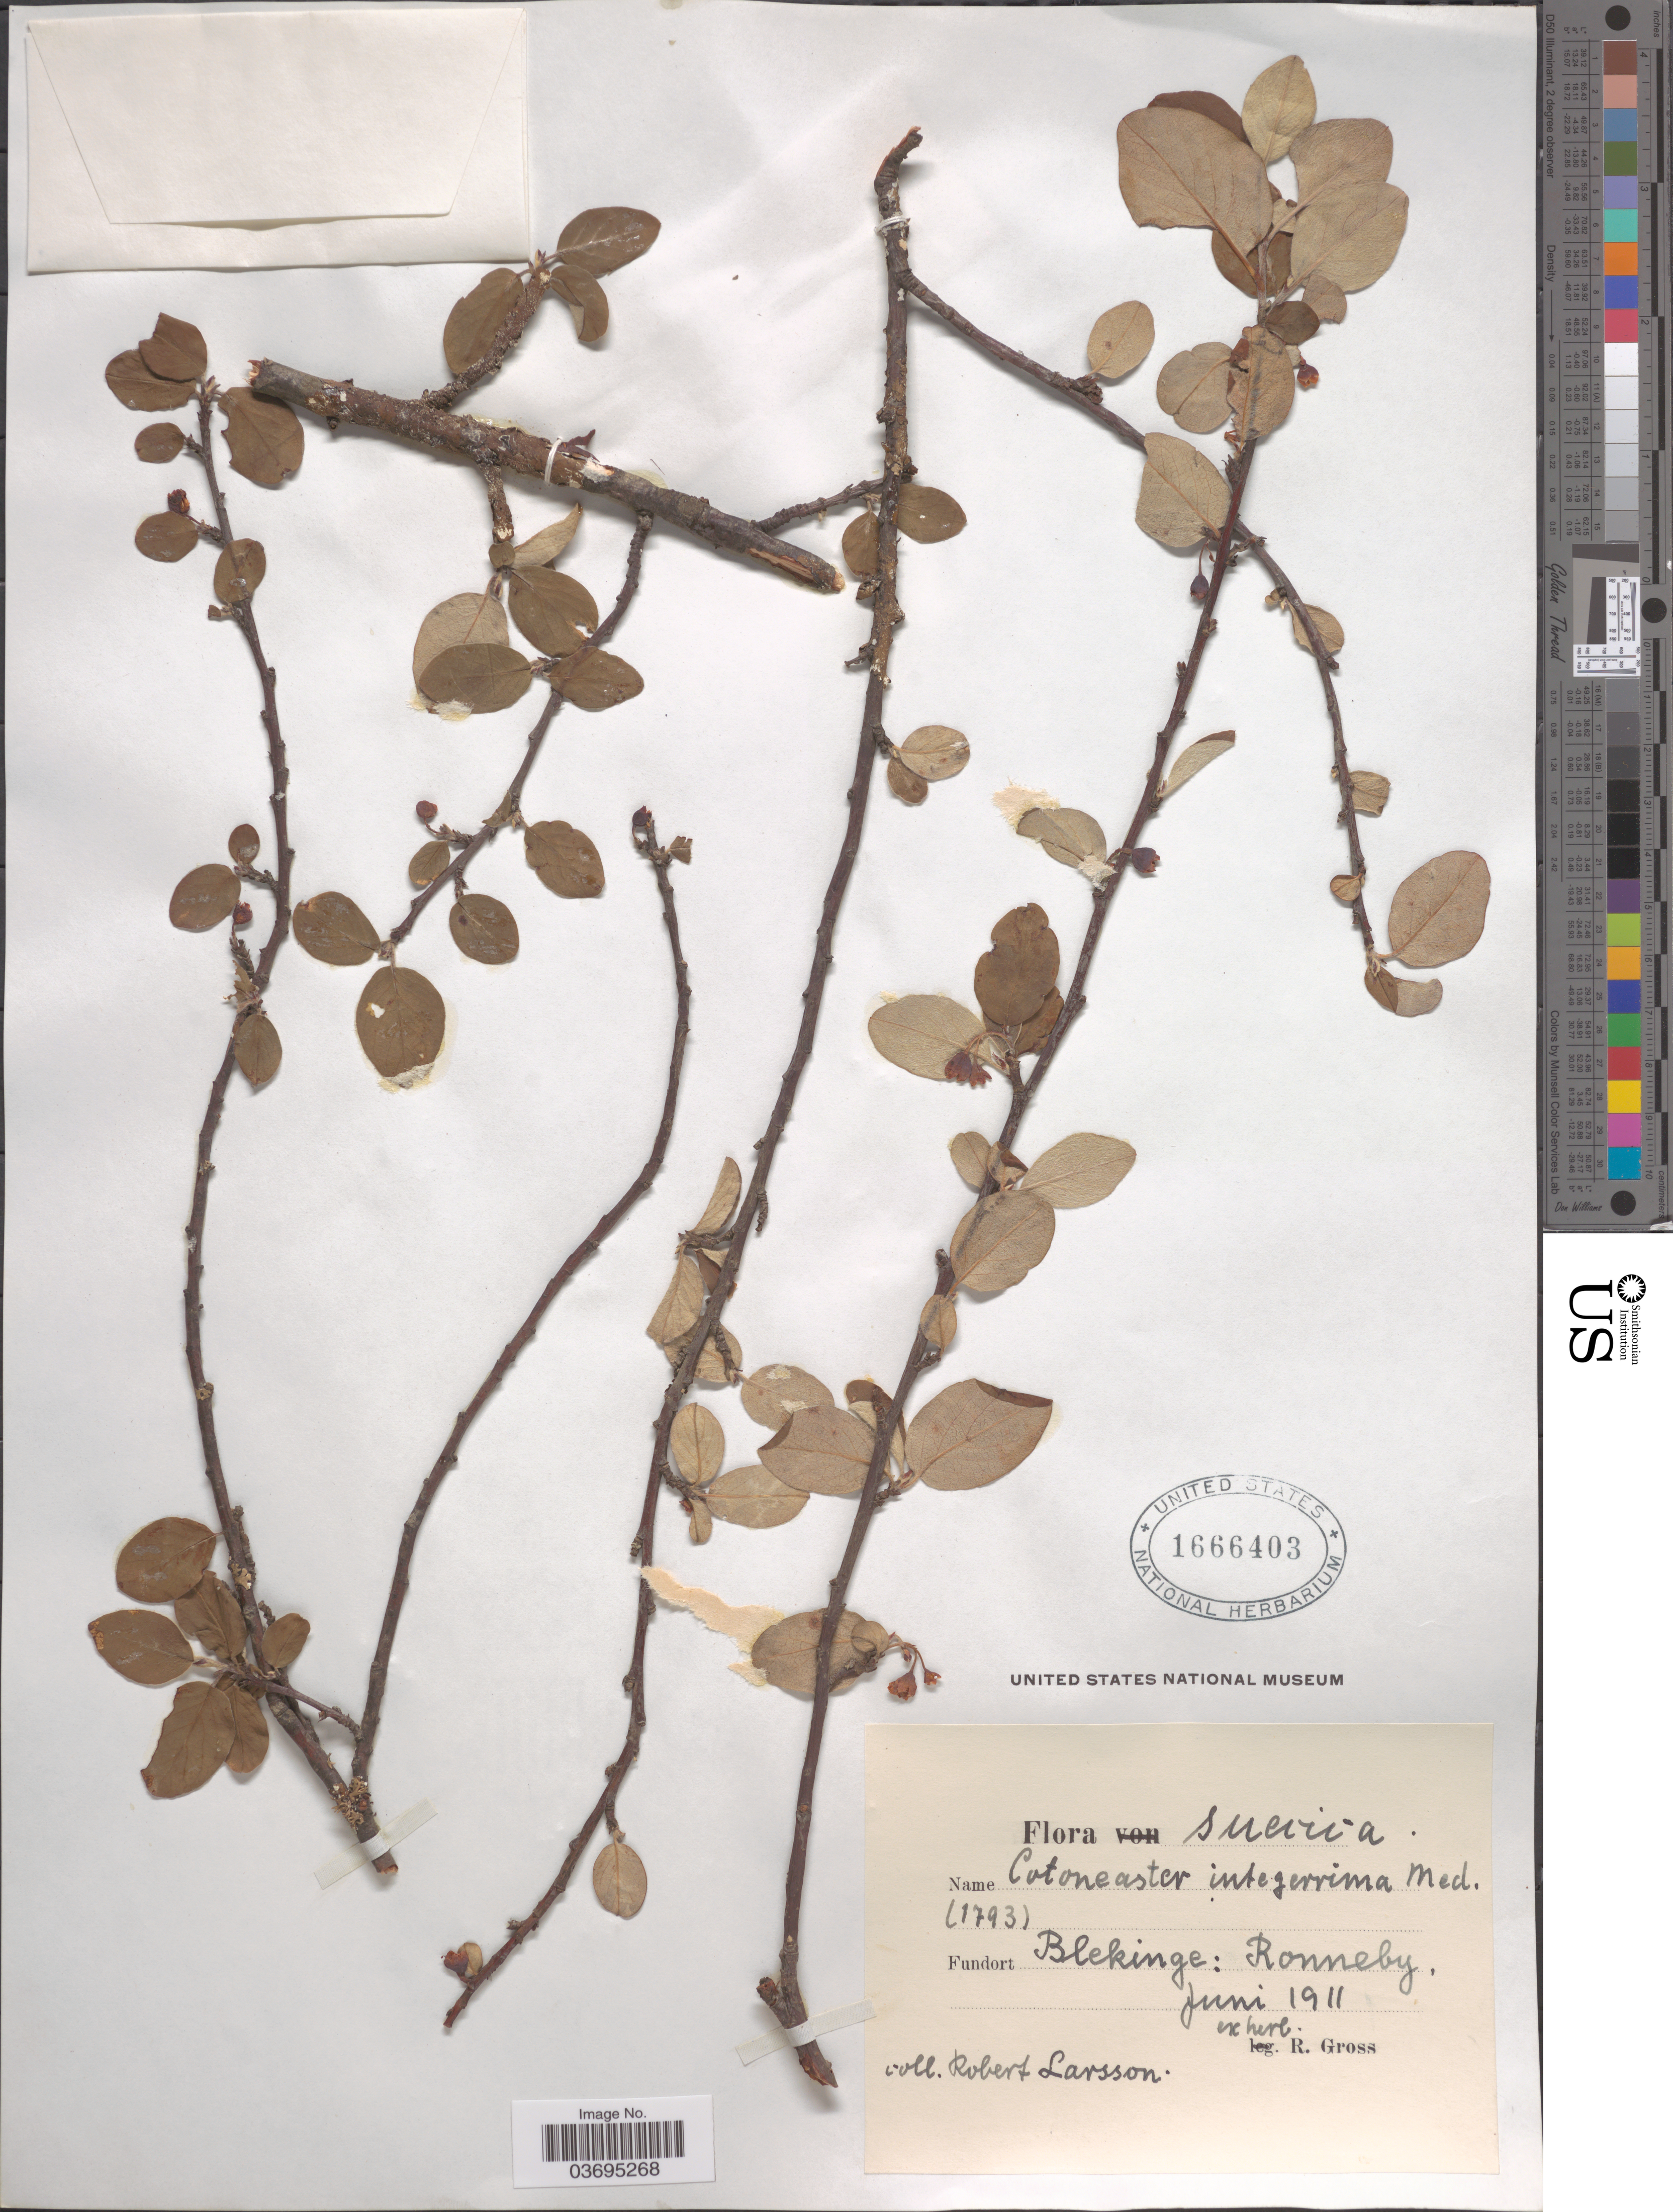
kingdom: Plantae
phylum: Tracheophyta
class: Magnoliopsida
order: Rosales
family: Rosaceae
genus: Cotoneaster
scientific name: Cotoneaster integerrimus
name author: Medik.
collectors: R. Larsson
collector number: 1793?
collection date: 1911-06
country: Sweden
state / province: Blekinge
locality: Suecica. Blekinge: Ronneby.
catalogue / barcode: US 1666403